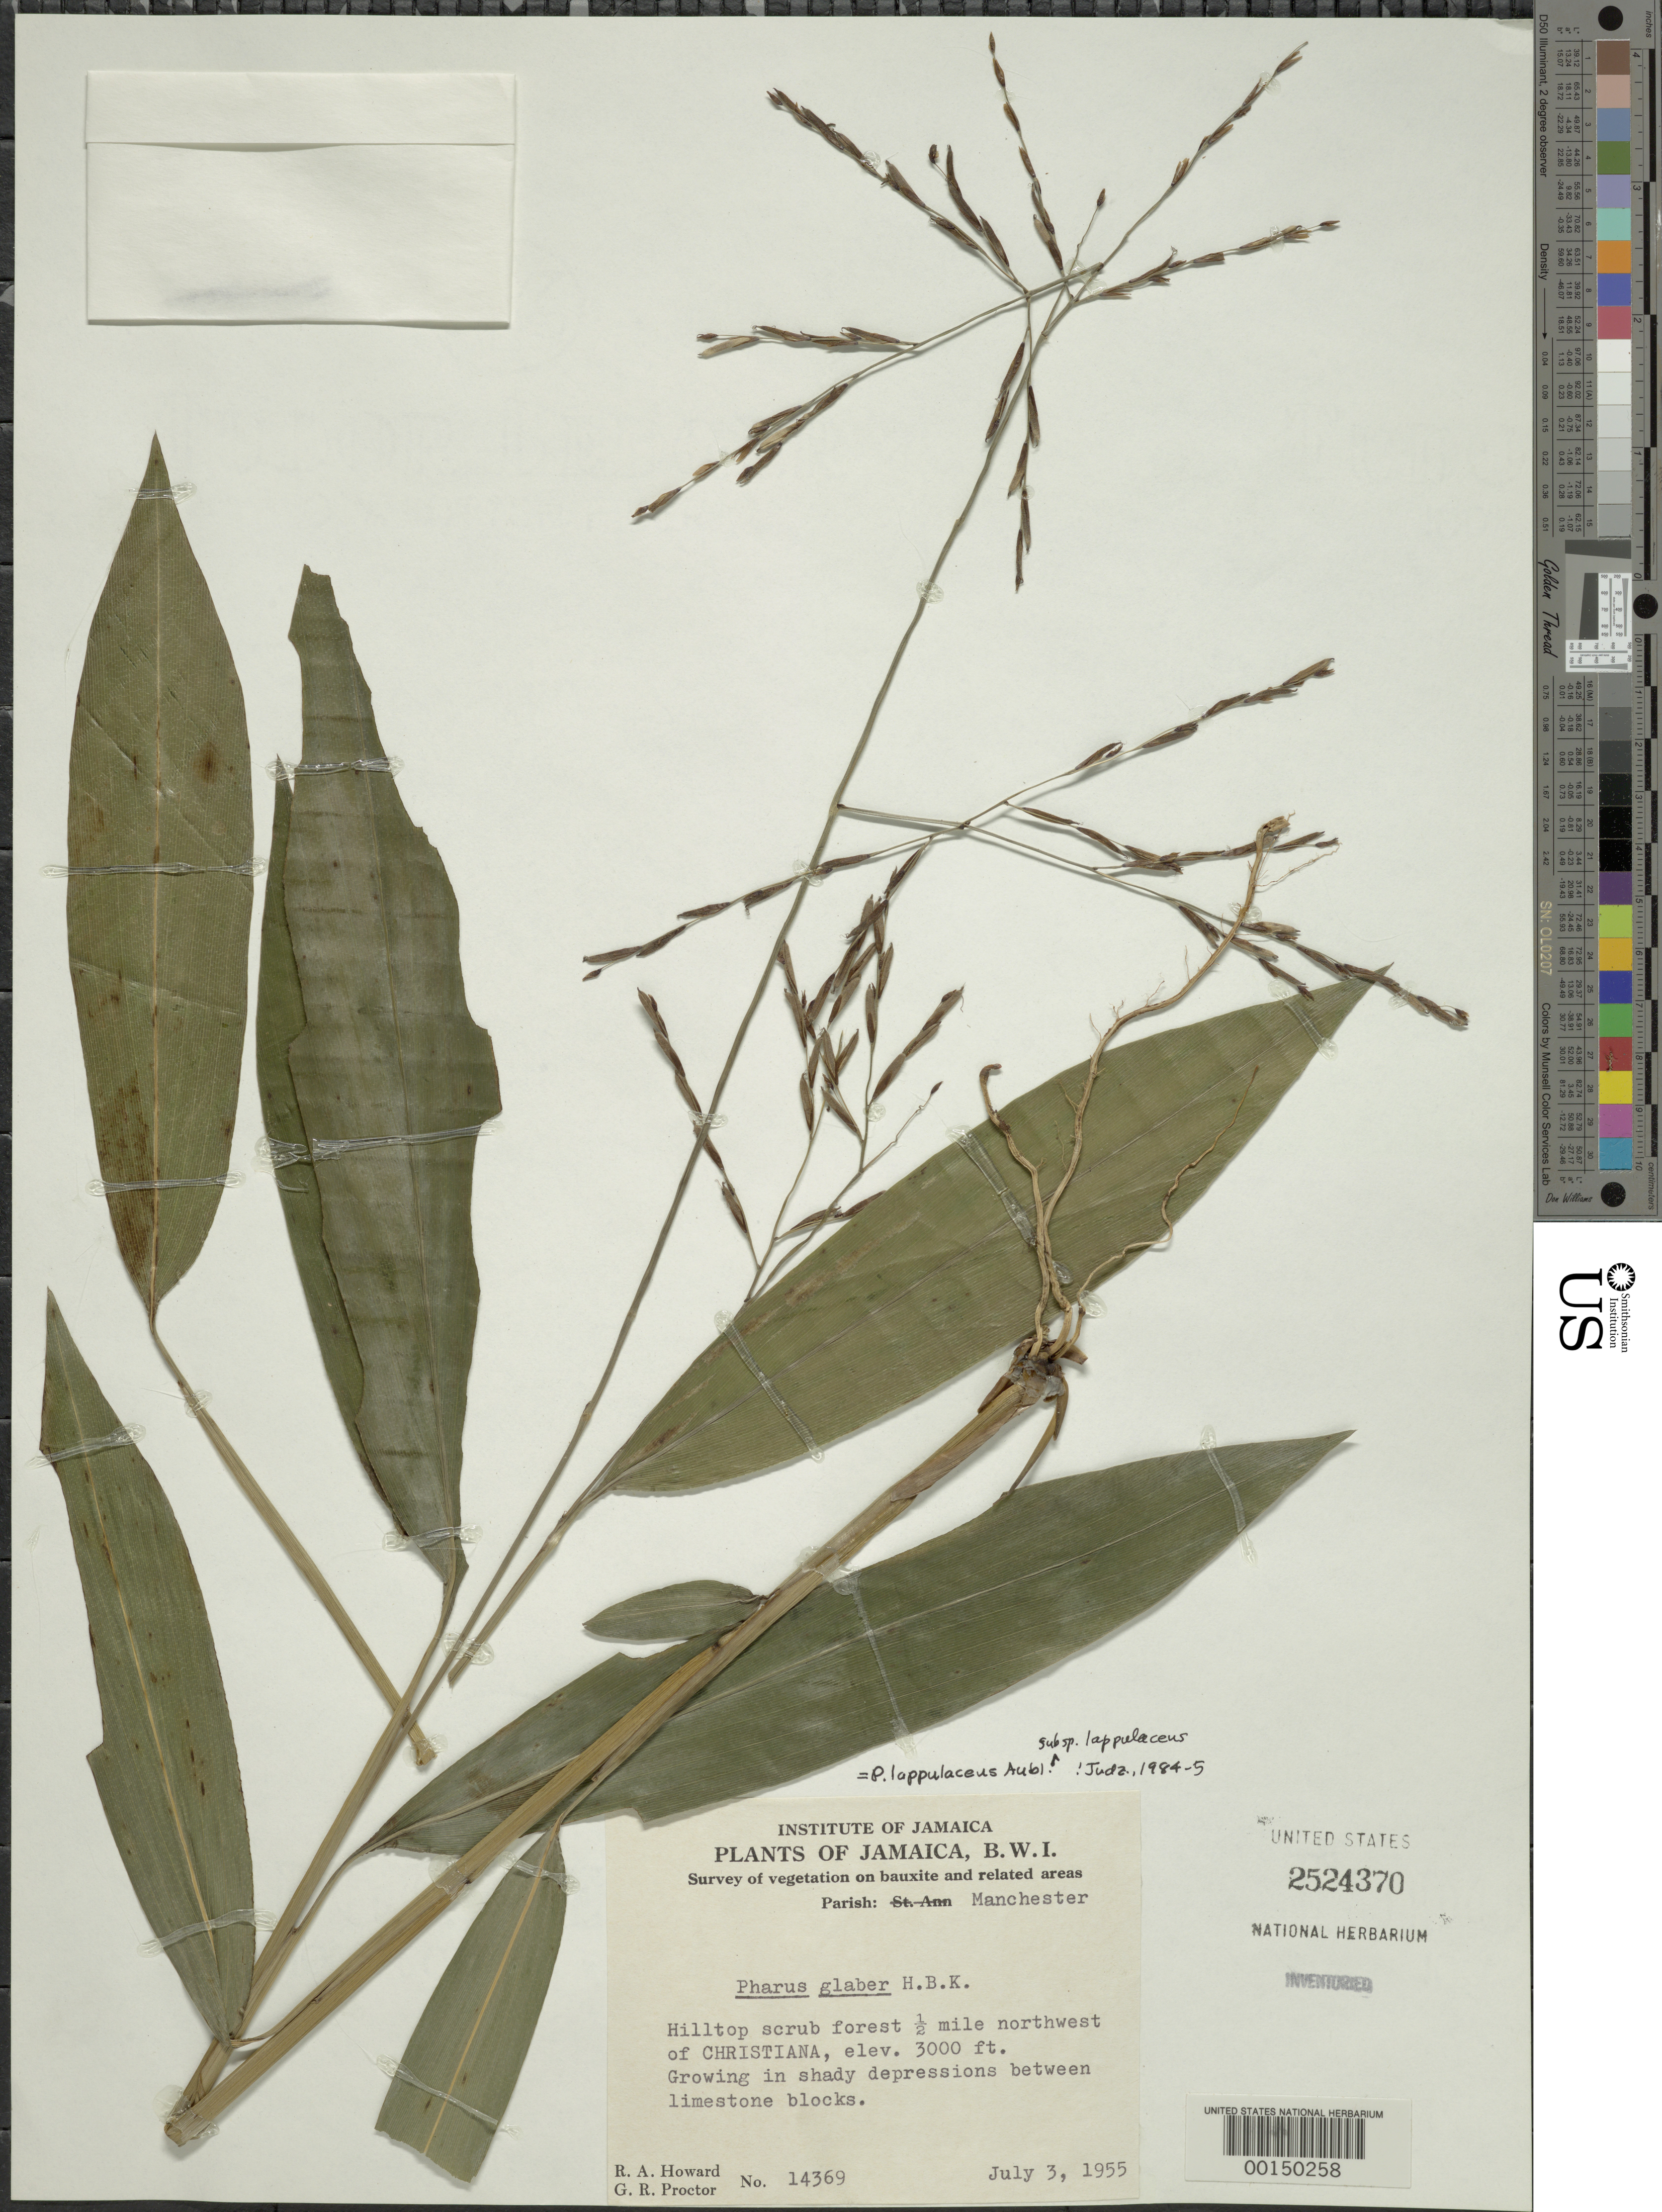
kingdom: Plantae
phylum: Tracheophyta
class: Liliopsida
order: Poales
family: Poaceae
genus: Pharus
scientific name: Pharus lappulaceus subsp. lappulaceus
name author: Aubl.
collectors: R. A. Howard & G. R. Proctor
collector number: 14369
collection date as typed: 03 Jul 1955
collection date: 1955-07-03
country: Jamaica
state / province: Manchester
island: Greater Antilles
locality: Christiana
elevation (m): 915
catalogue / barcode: US 2524370